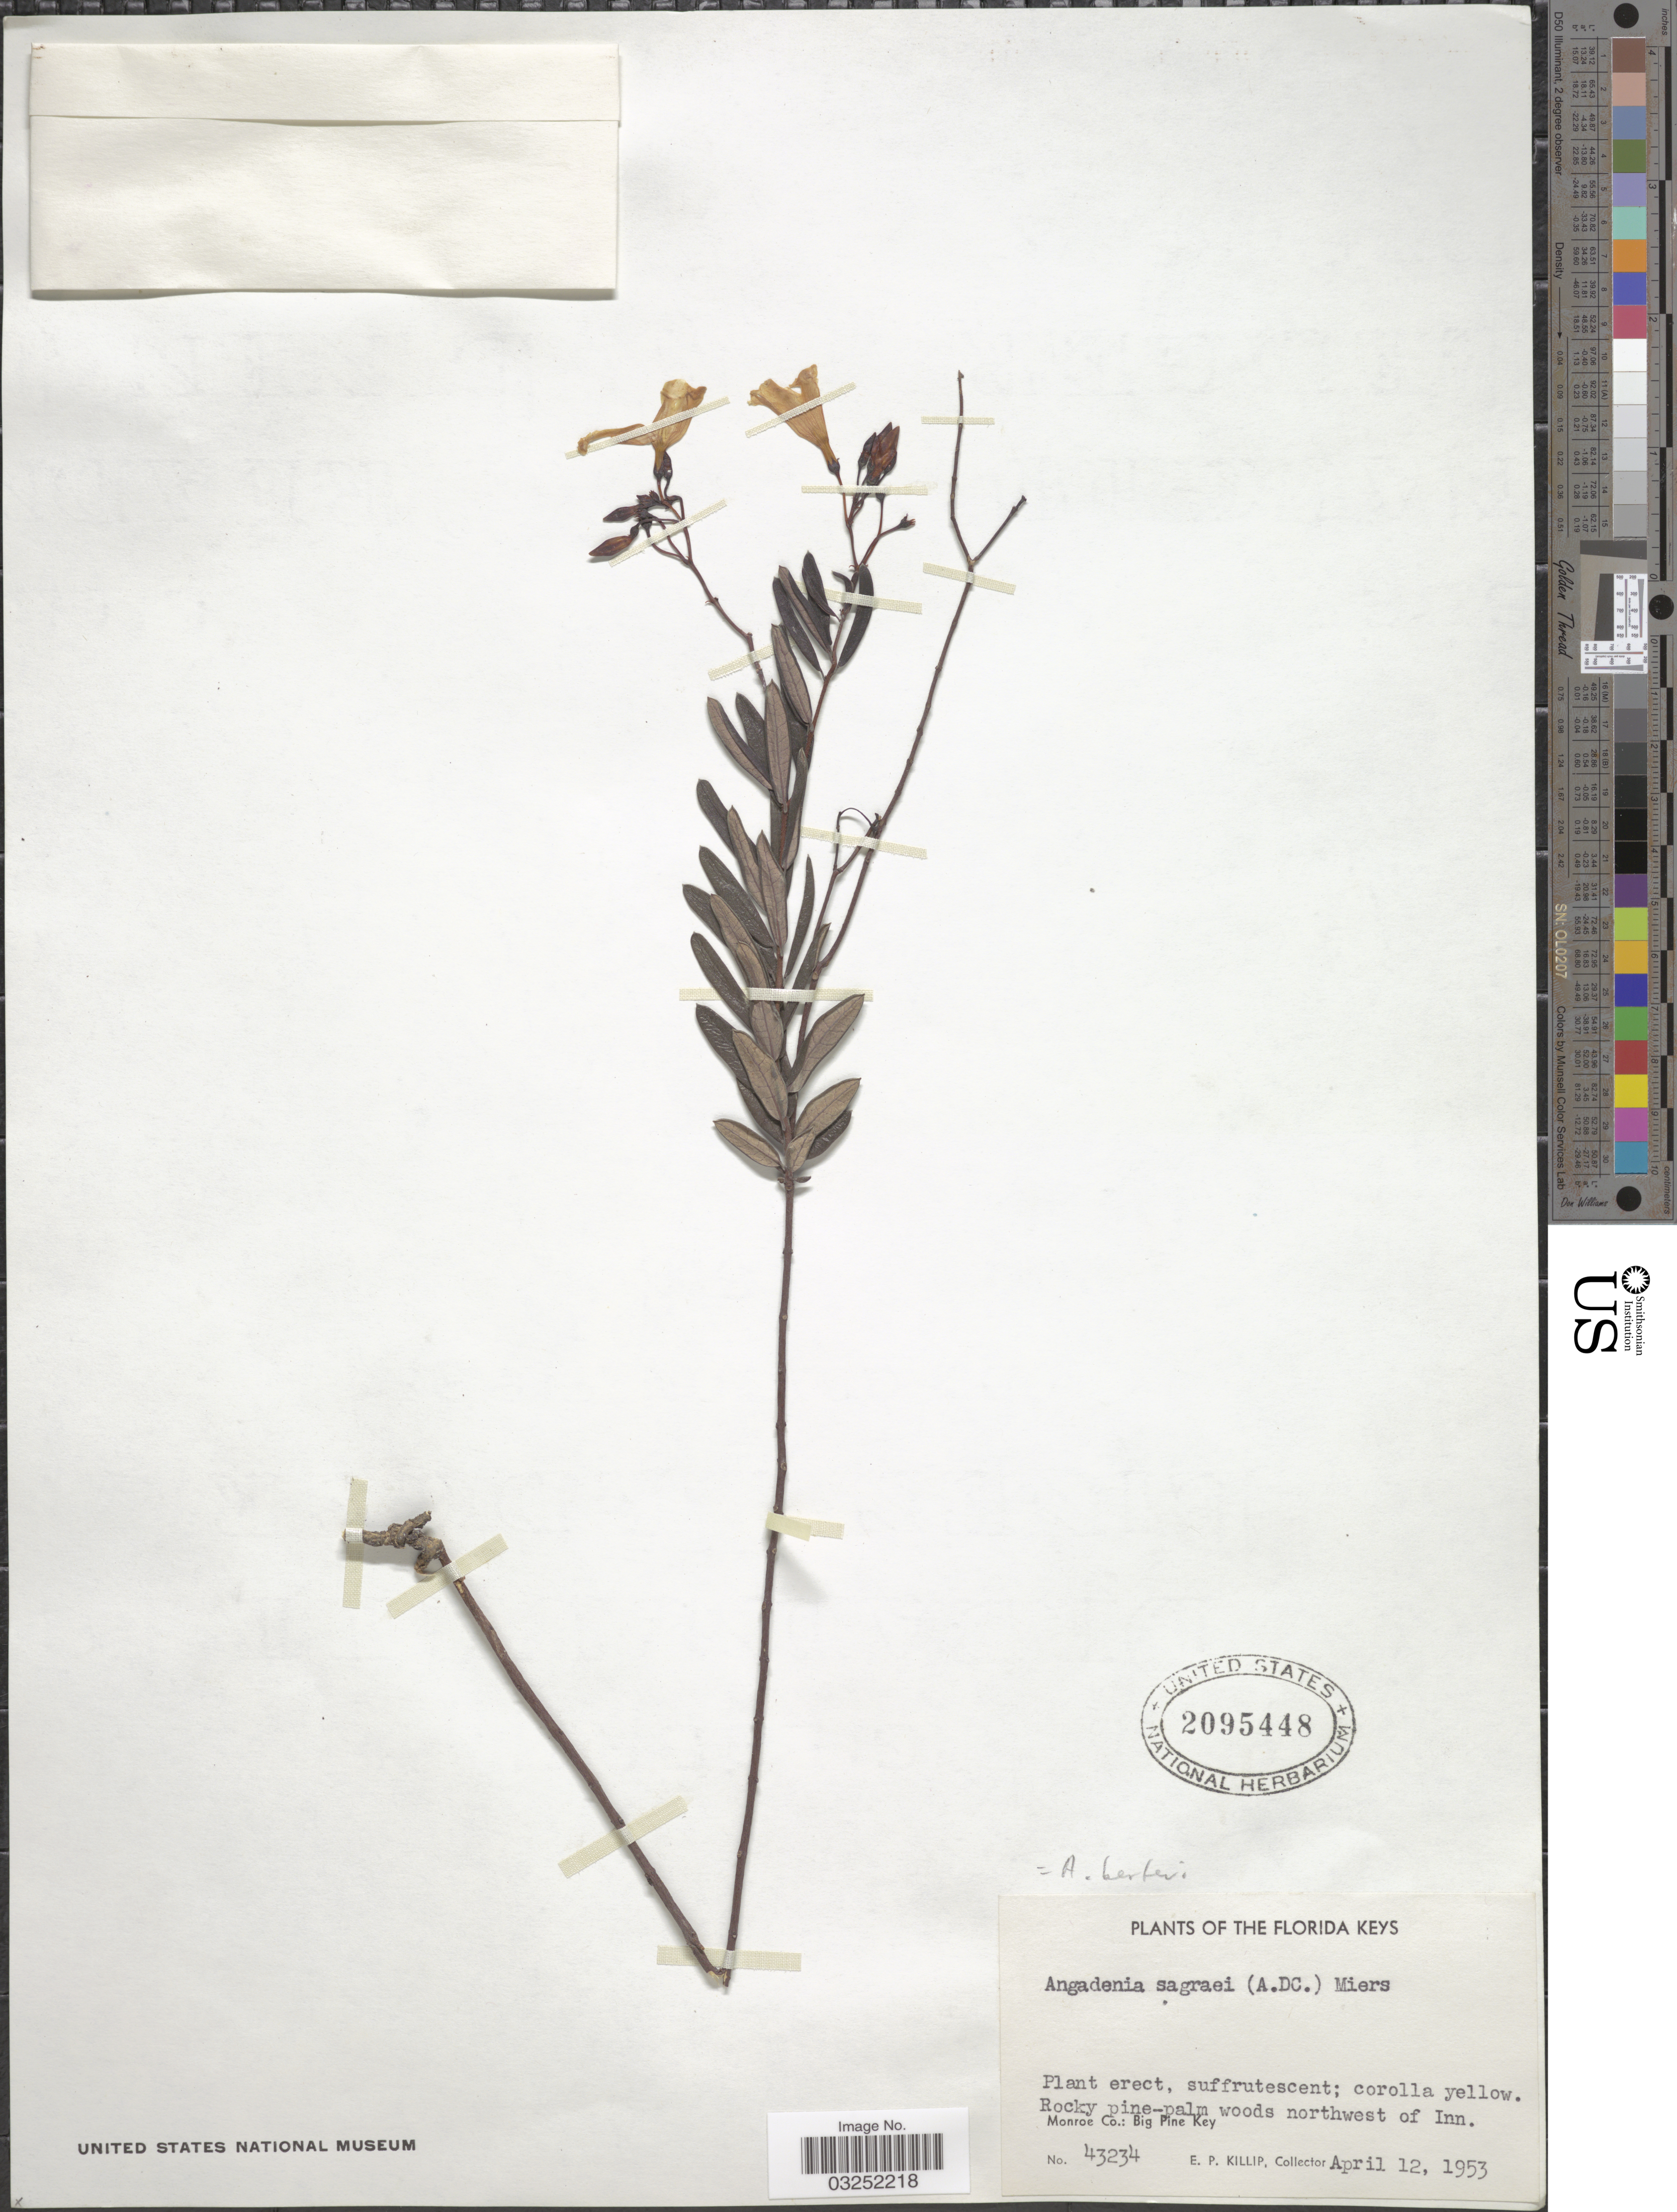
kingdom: Plantae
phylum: Tracheophyta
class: Magnoliopsida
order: Gentianales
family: Apocynaceae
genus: Angadenia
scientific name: Angadenia berteroi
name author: (A. DC.) Miers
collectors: E. P. Killip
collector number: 43234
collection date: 1953-04-12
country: United States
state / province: Florida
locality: The Florida Keys, Rocky pine-palm woods northwest of Inn. Monroe Co.: Big Pine Key.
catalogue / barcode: US 2095448